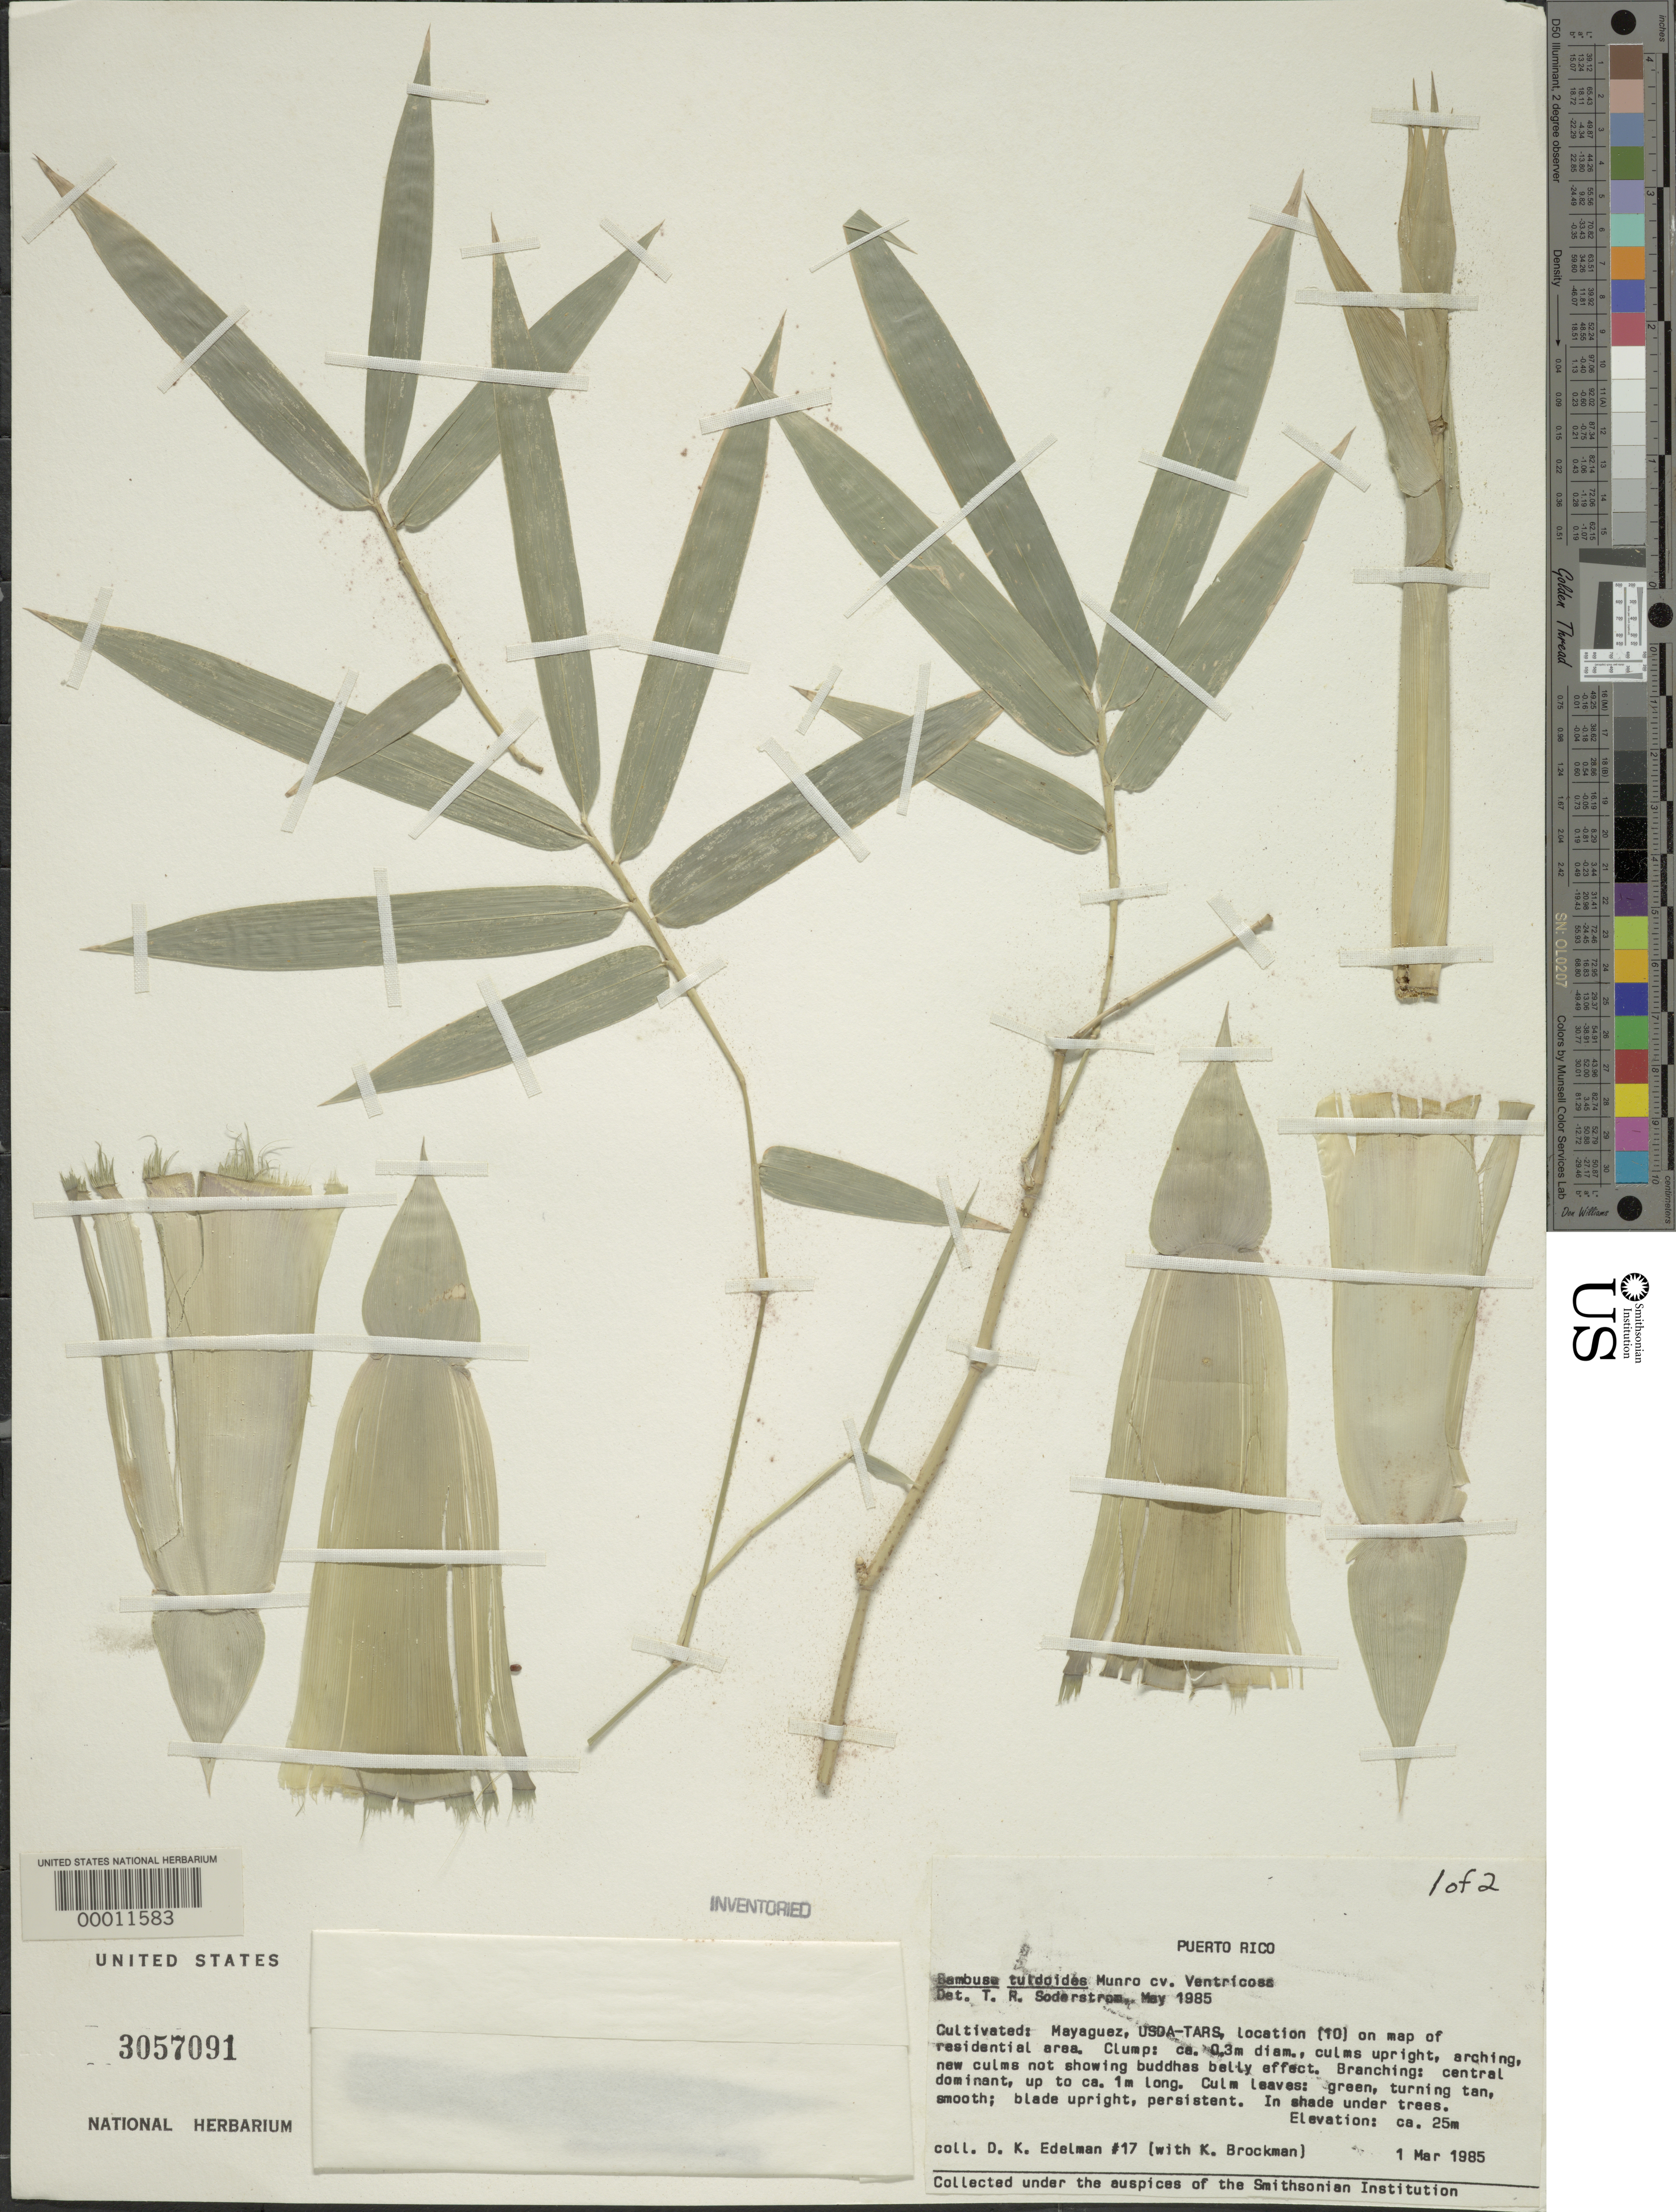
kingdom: Plantae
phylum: Tracheophyta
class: Liliopsida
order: Poales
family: Poaceae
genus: Bambusa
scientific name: Bambusa tuldoides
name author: Munro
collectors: D. Edelman & K. Brockman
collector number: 17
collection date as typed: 01 Mar 1985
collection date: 1985-03-01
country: Puerto Rico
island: Greater Antilles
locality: Mayaguez, usda-tars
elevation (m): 25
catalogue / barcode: US 3057091